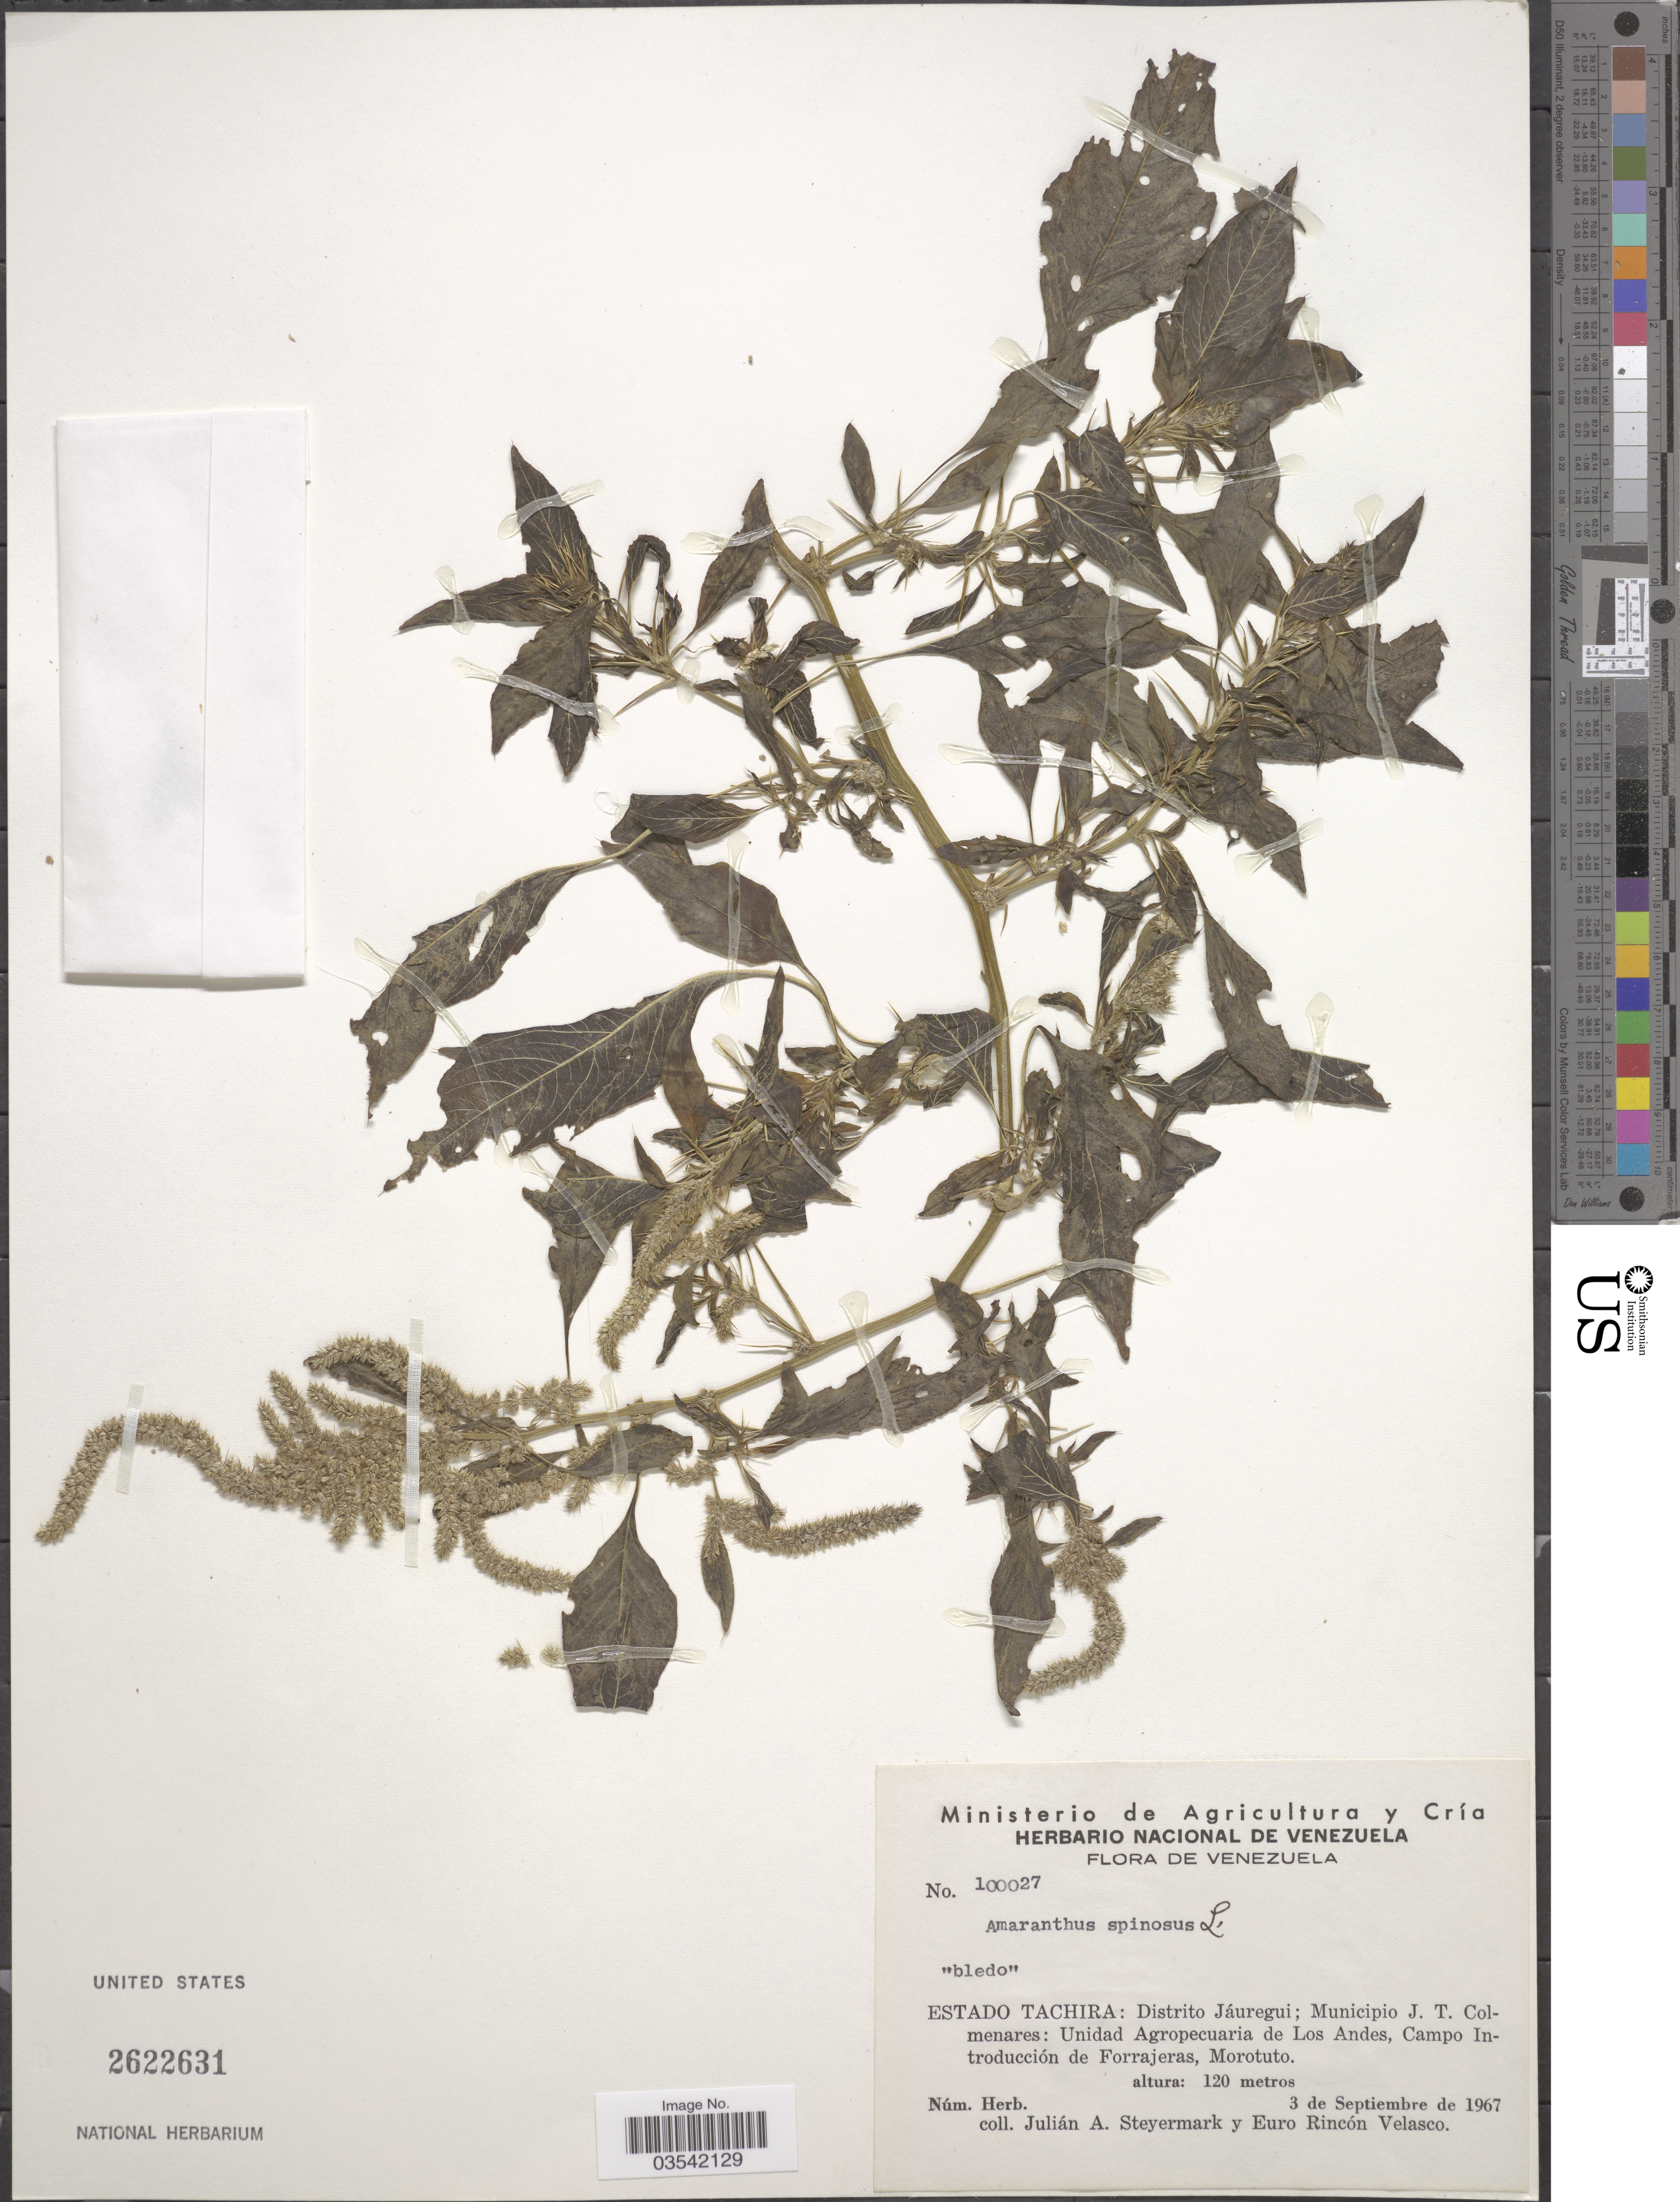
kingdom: Plantae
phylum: Tracheophyta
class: Magnoliopsida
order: Caryophyllales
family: Amaranthaceae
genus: Amaranthus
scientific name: Amaranthus spinosus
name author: L.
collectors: J. Steyermark & E. Velasco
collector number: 100027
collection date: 1967-09-03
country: Venezuela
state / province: Tachira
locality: Distrito Jáuregui; Municipio J. T. Colmenares: Unidad Agropecuaria de Los Andes, Campo Introducción de Forrajeras, Morotuto.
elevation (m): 120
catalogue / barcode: US 2622631